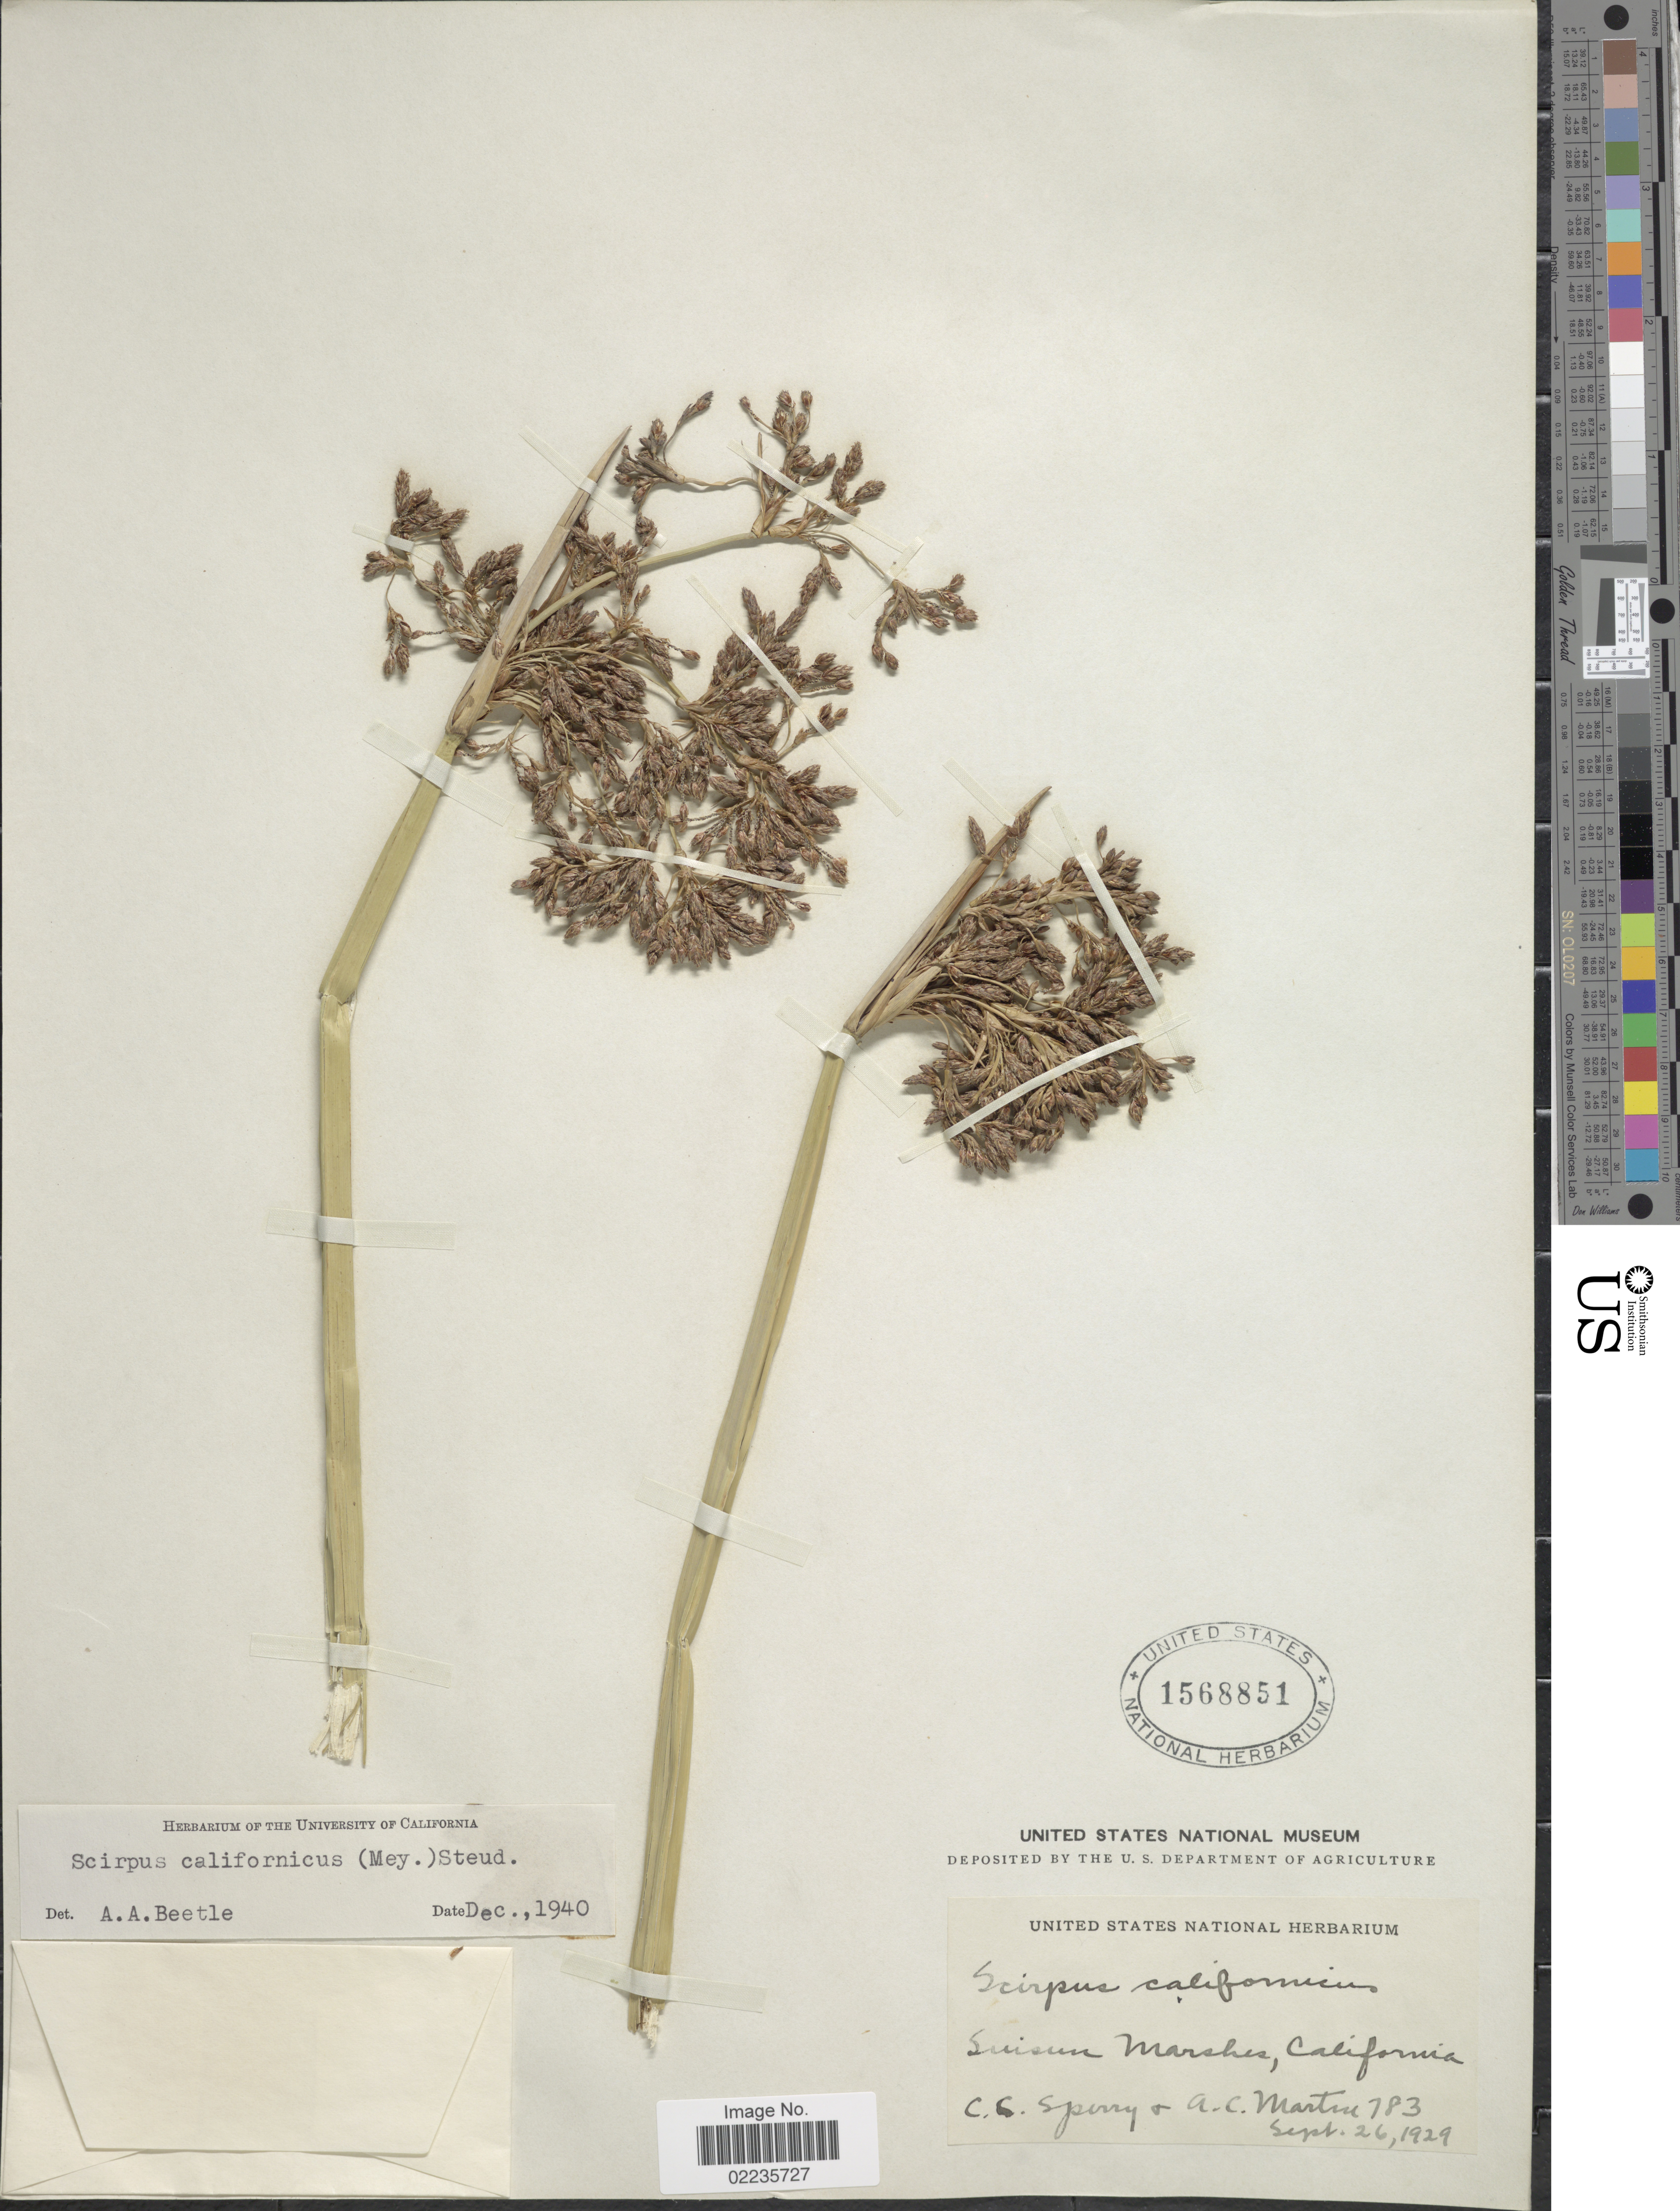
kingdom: Plantae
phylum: Tracheophyta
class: Liliopsida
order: Poales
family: Cyperaceae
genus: Schoenoplectus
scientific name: Schoenoplectus californicus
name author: (C.A. Mey.) Soják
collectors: C. C. Sperry & A. C. Martin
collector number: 783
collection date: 1929-09-26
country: United States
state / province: California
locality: Suisun Marshes, California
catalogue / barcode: US 1568851